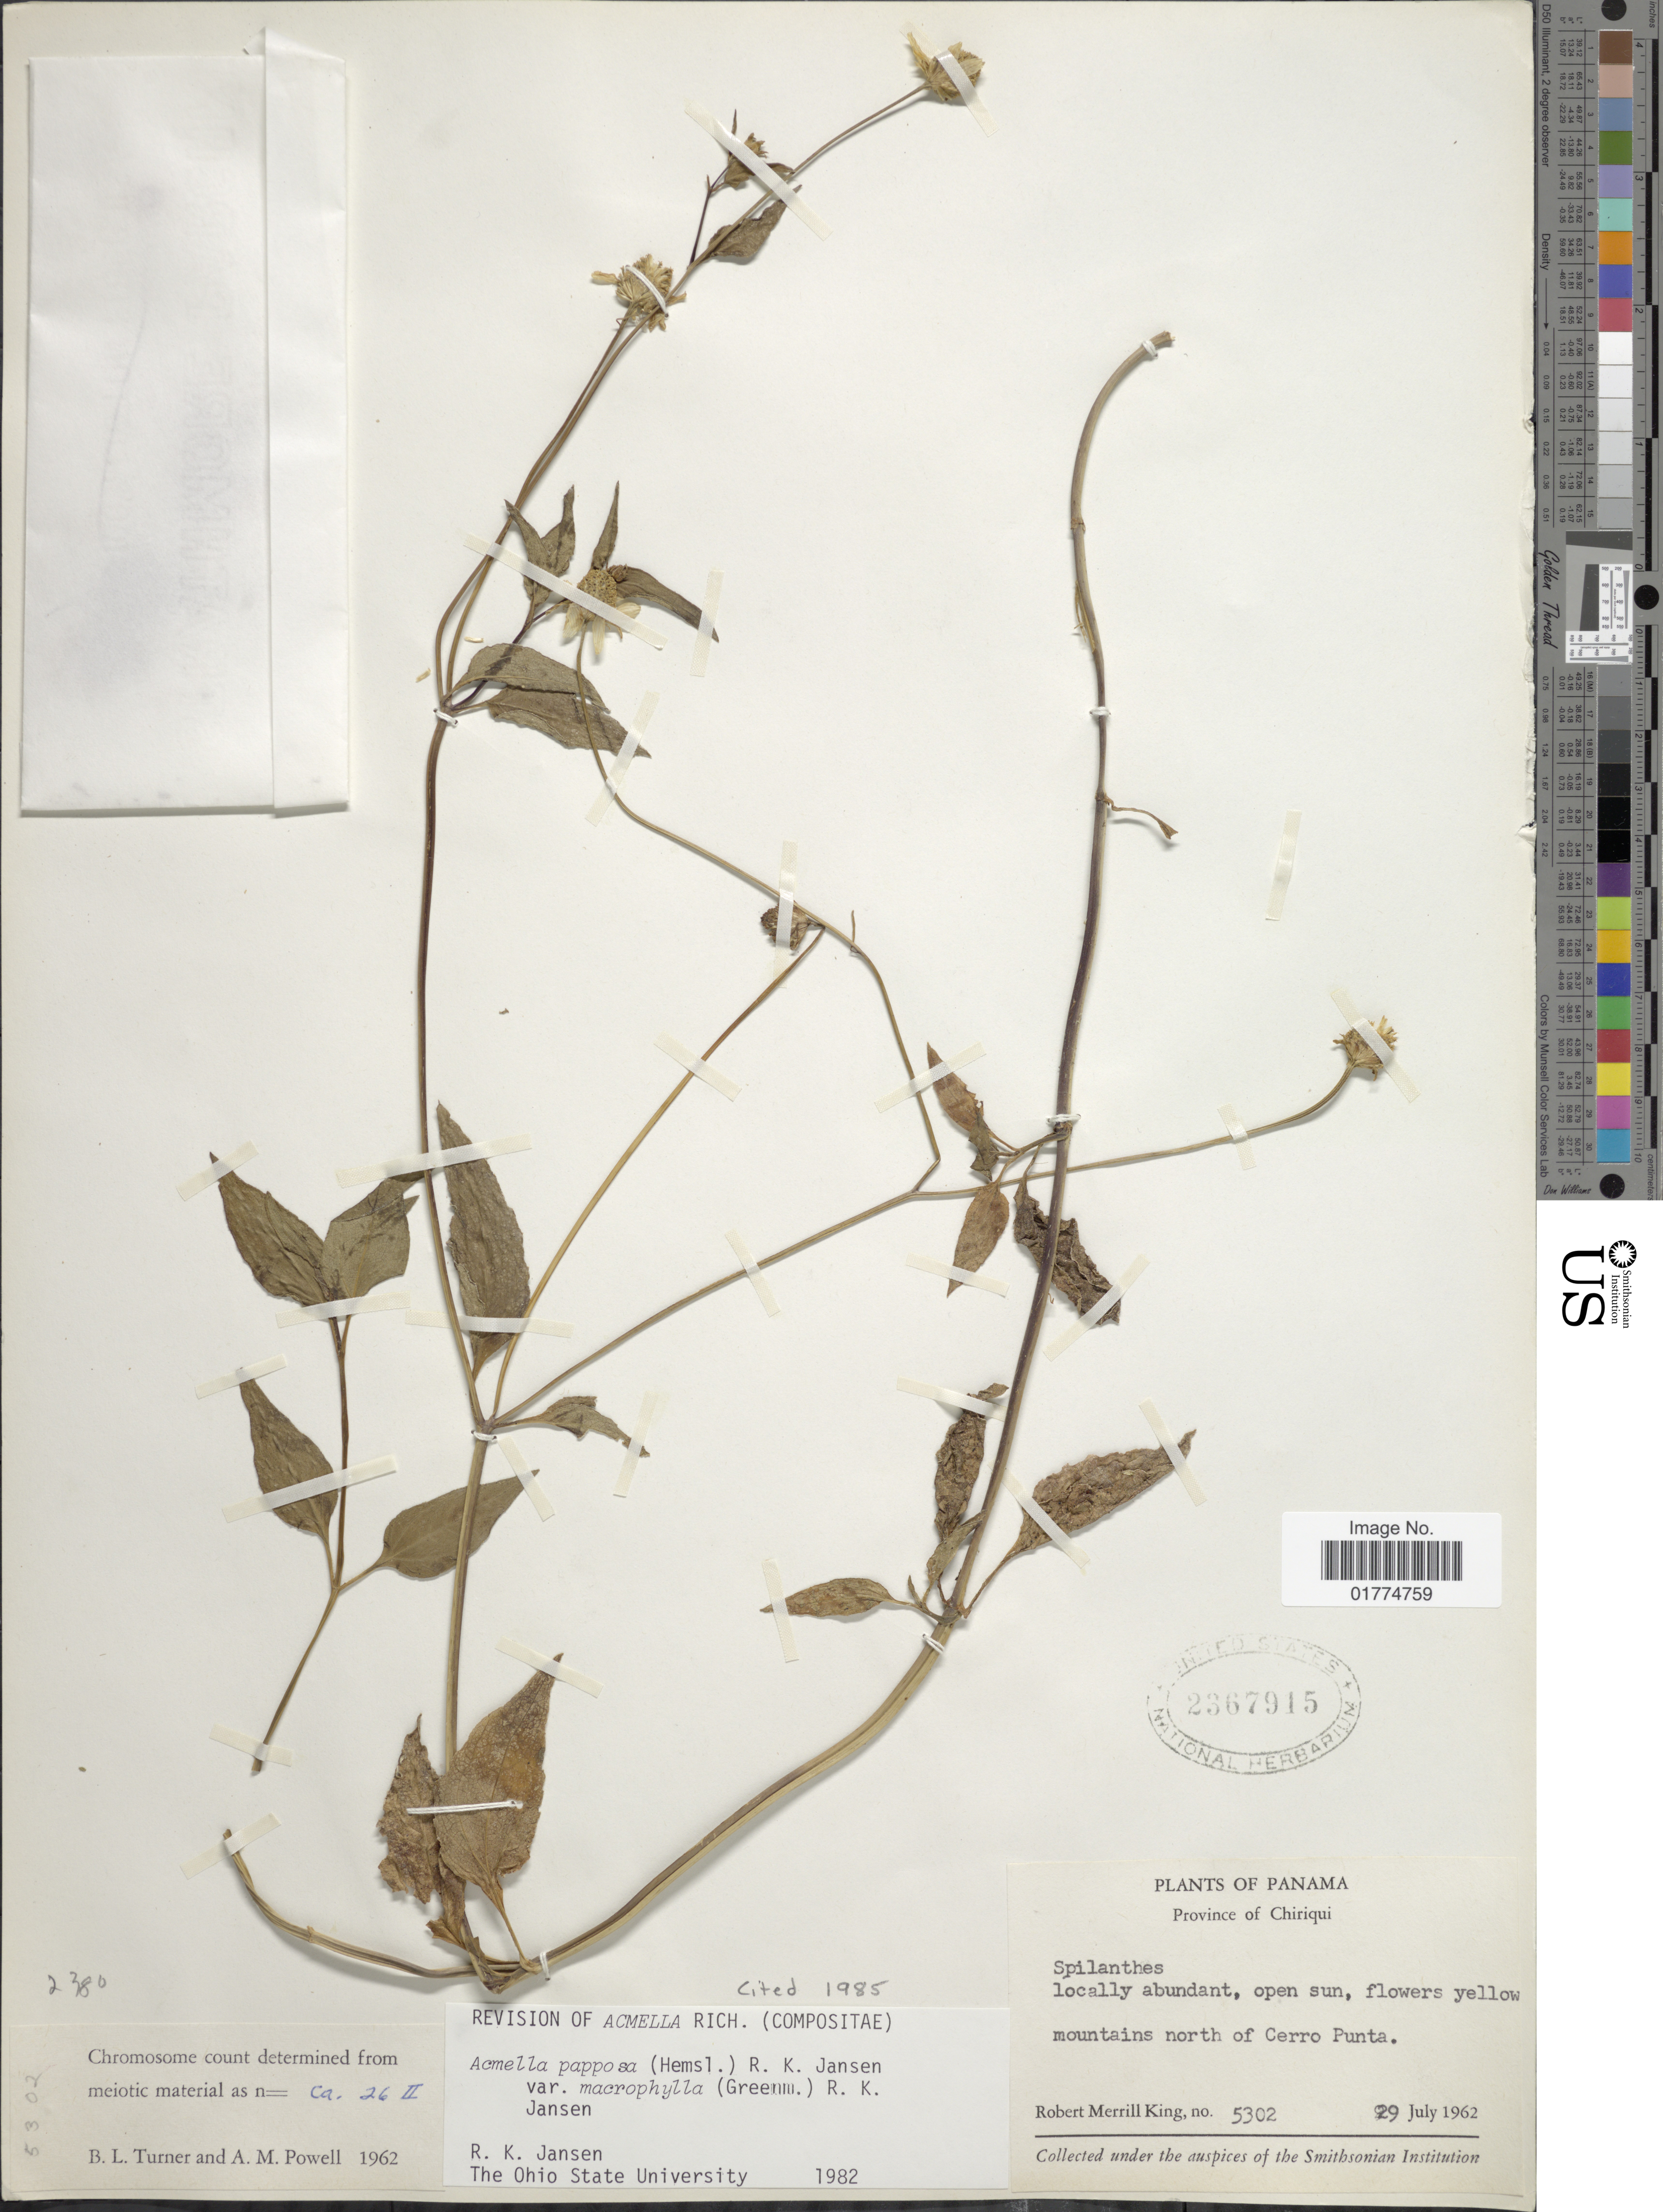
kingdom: Plantae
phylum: Tracheophyta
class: Magnoliopsida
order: Asterales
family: Asteraceae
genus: Acmella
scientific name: Acmella papposa var. macrophylla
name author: (Greenm.) R.K. Jansen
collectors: R. M. King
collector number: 5302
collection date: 1962-07-29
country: Panama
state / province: Chiriqui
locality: Mountains north of Cerro Punta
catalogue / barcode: US 2367915